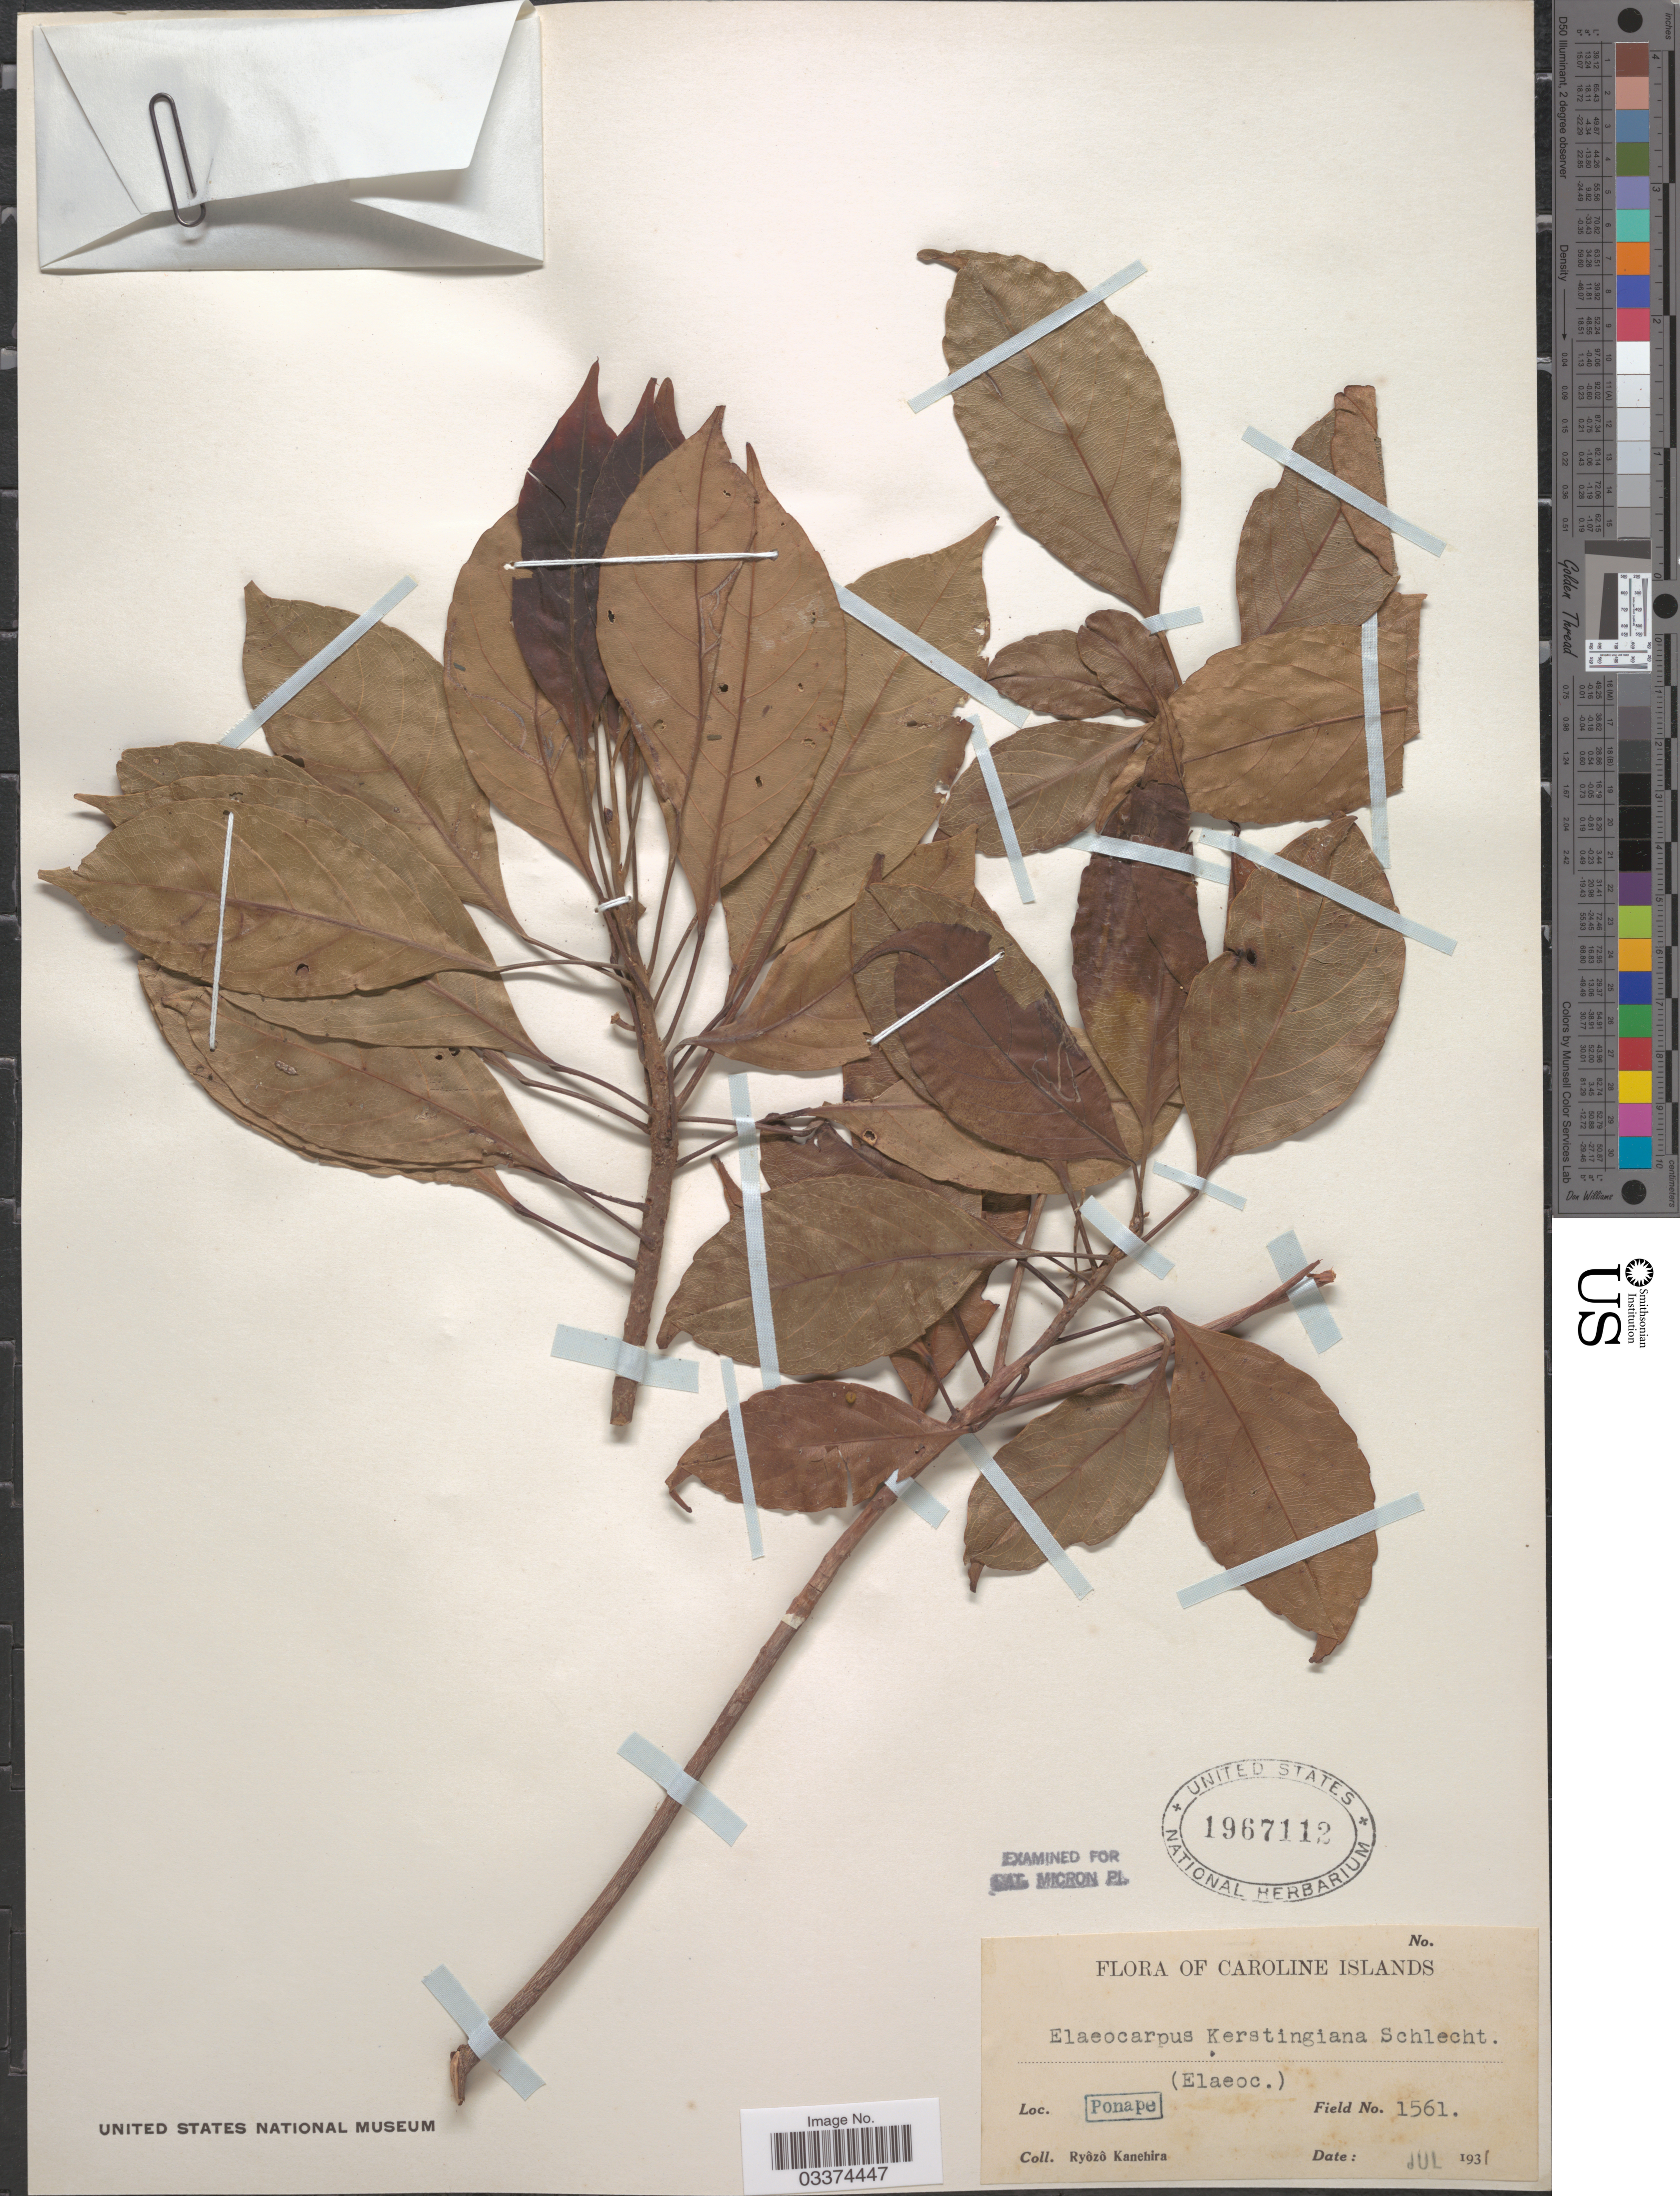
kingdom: Plantae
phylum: Tracheophyta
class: Magnoliopsida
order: Oxalidales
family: Elaeocarpaceae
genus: Elaeocarpus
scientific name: Elaeocarpus kerstingiana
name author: Schltr.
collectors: R. Kanehira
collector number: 1561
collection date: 1931-07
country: Micronesia, Federated States of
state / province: Pohnpei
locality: Caroline Islands, Ponape.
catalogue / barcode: US 1967112